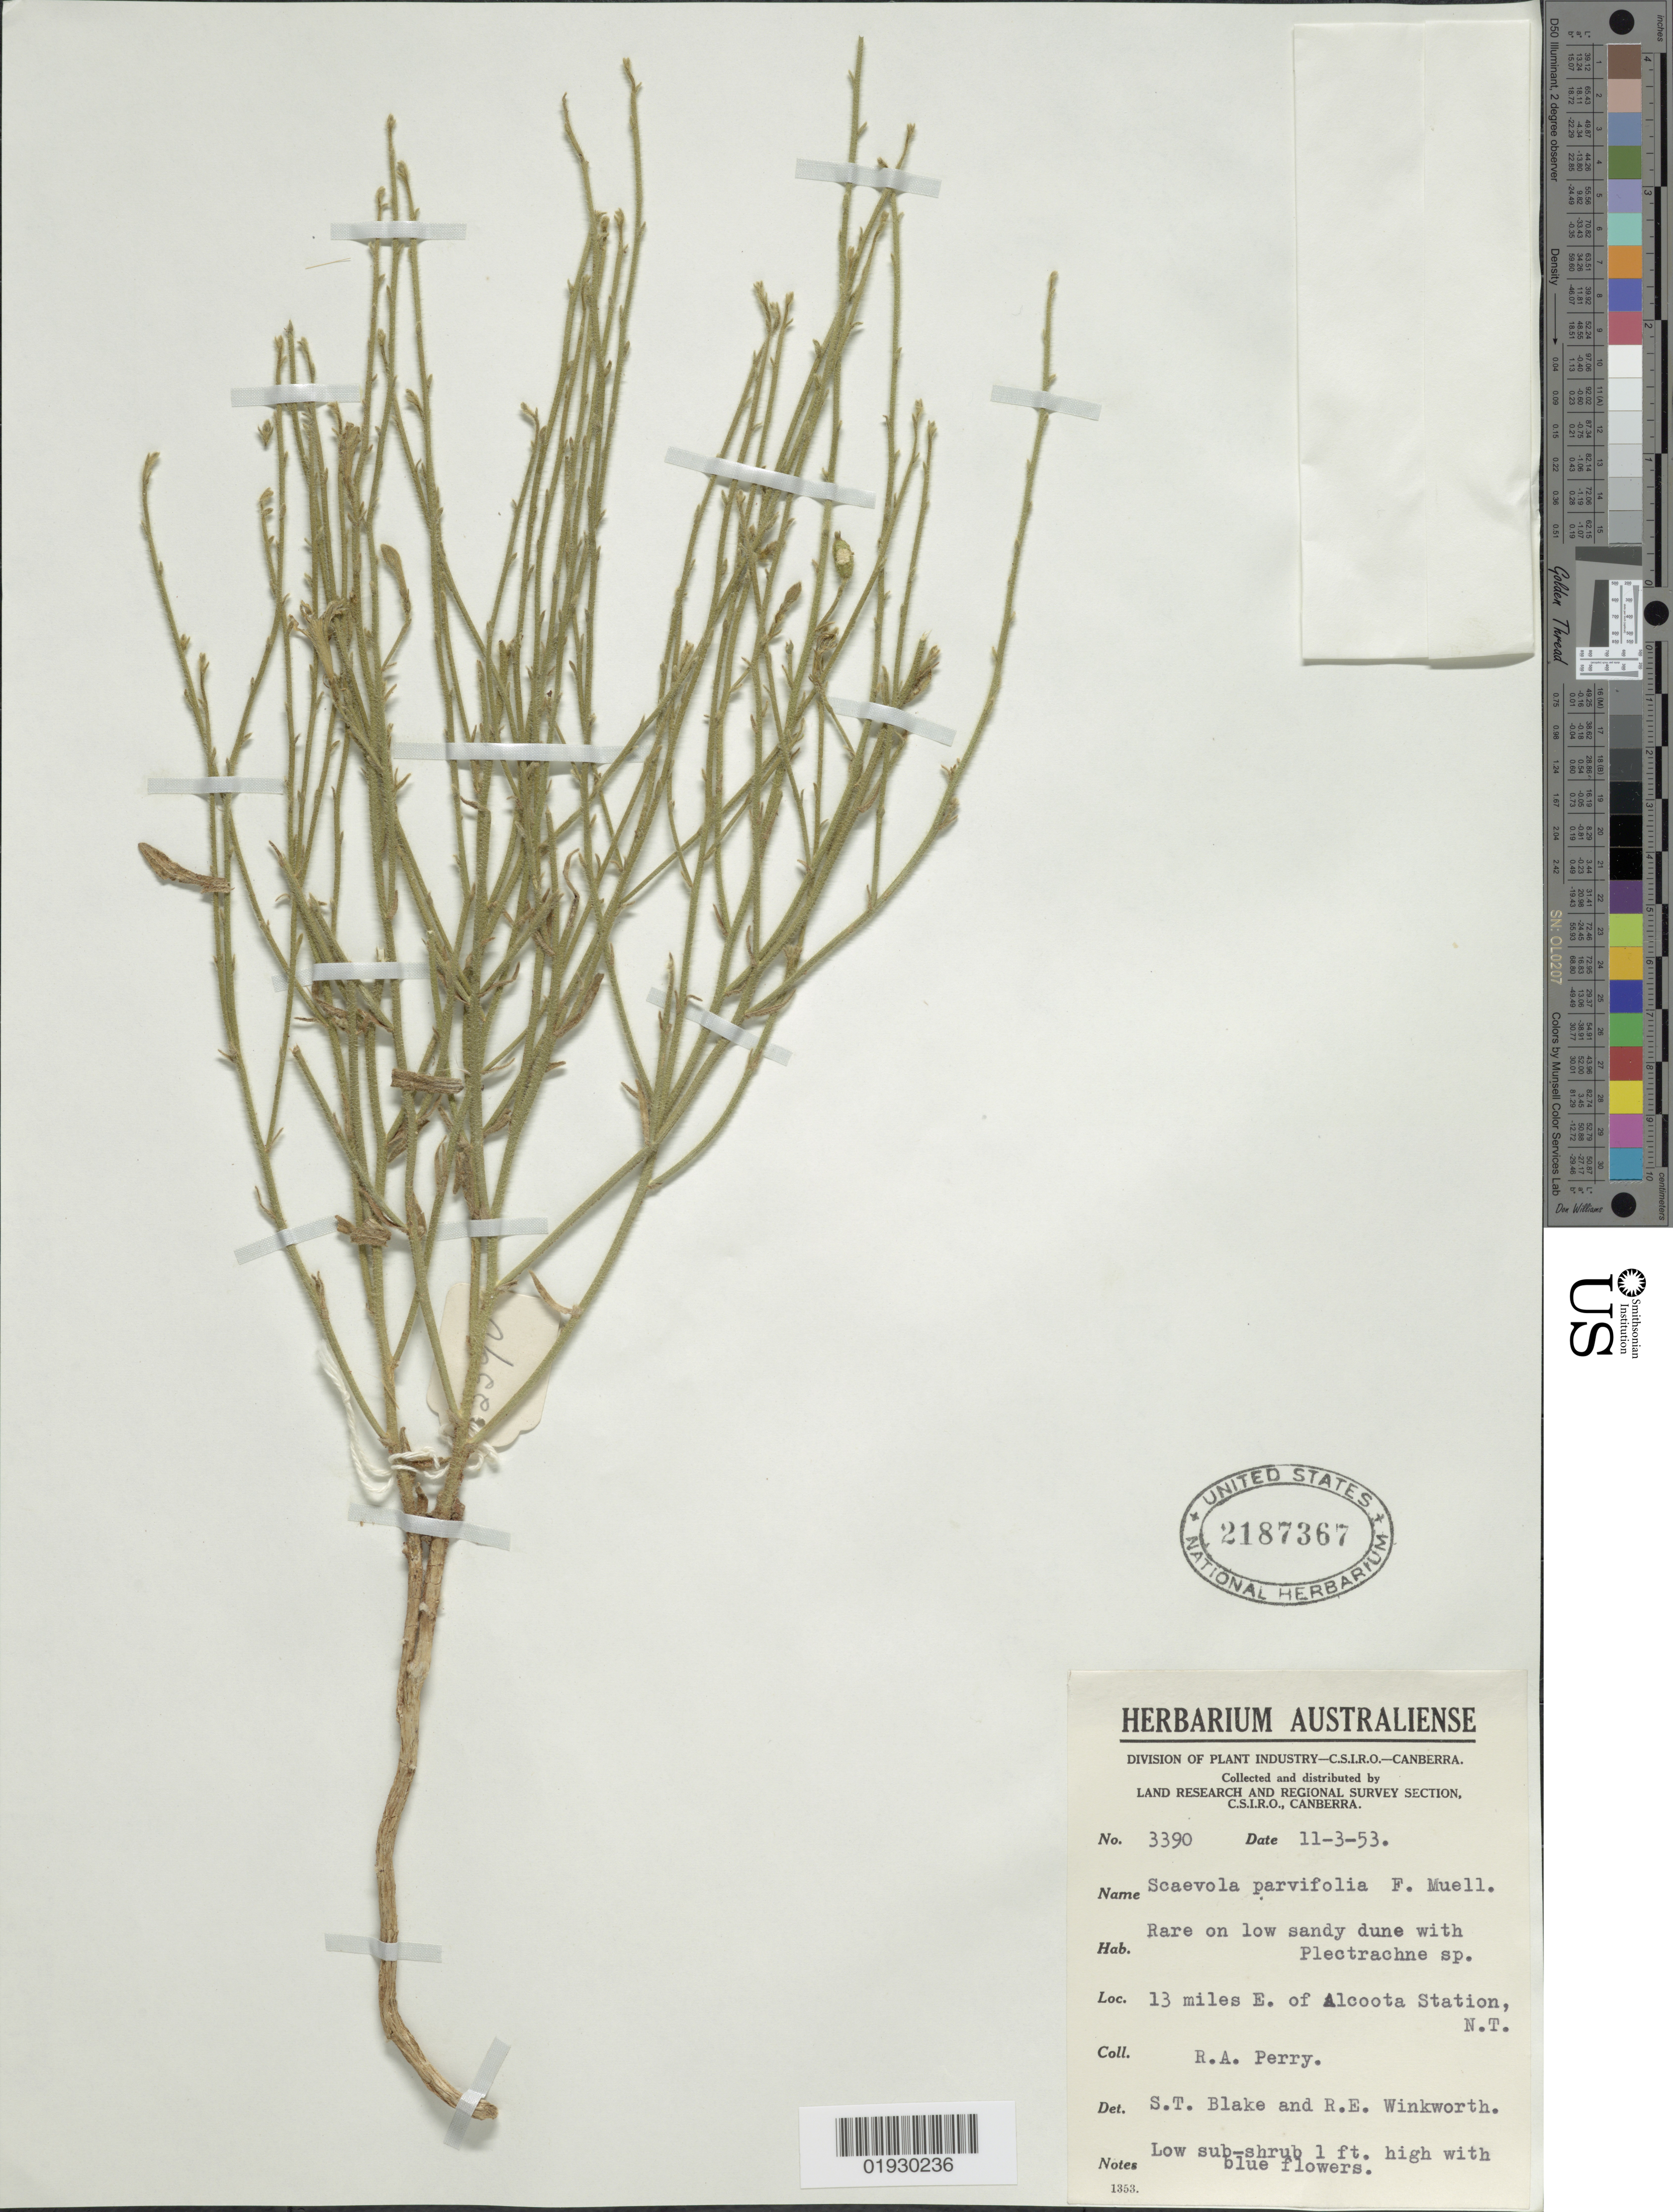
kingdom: Plantae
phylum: Tracheophyta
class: Magnoliopsida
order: Asterales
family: Goodeniaceae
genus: Scaevola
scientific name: Scaevola parvifolia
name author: F. Muell. ex Benth.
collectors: Perry, R. A.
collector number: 3390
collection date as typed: Transcribed d/m/y: 11/3/53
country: Australia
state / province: Northern Territory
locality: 13 miles E. of Alcoota Station, N.T.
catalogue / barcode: US 2187367